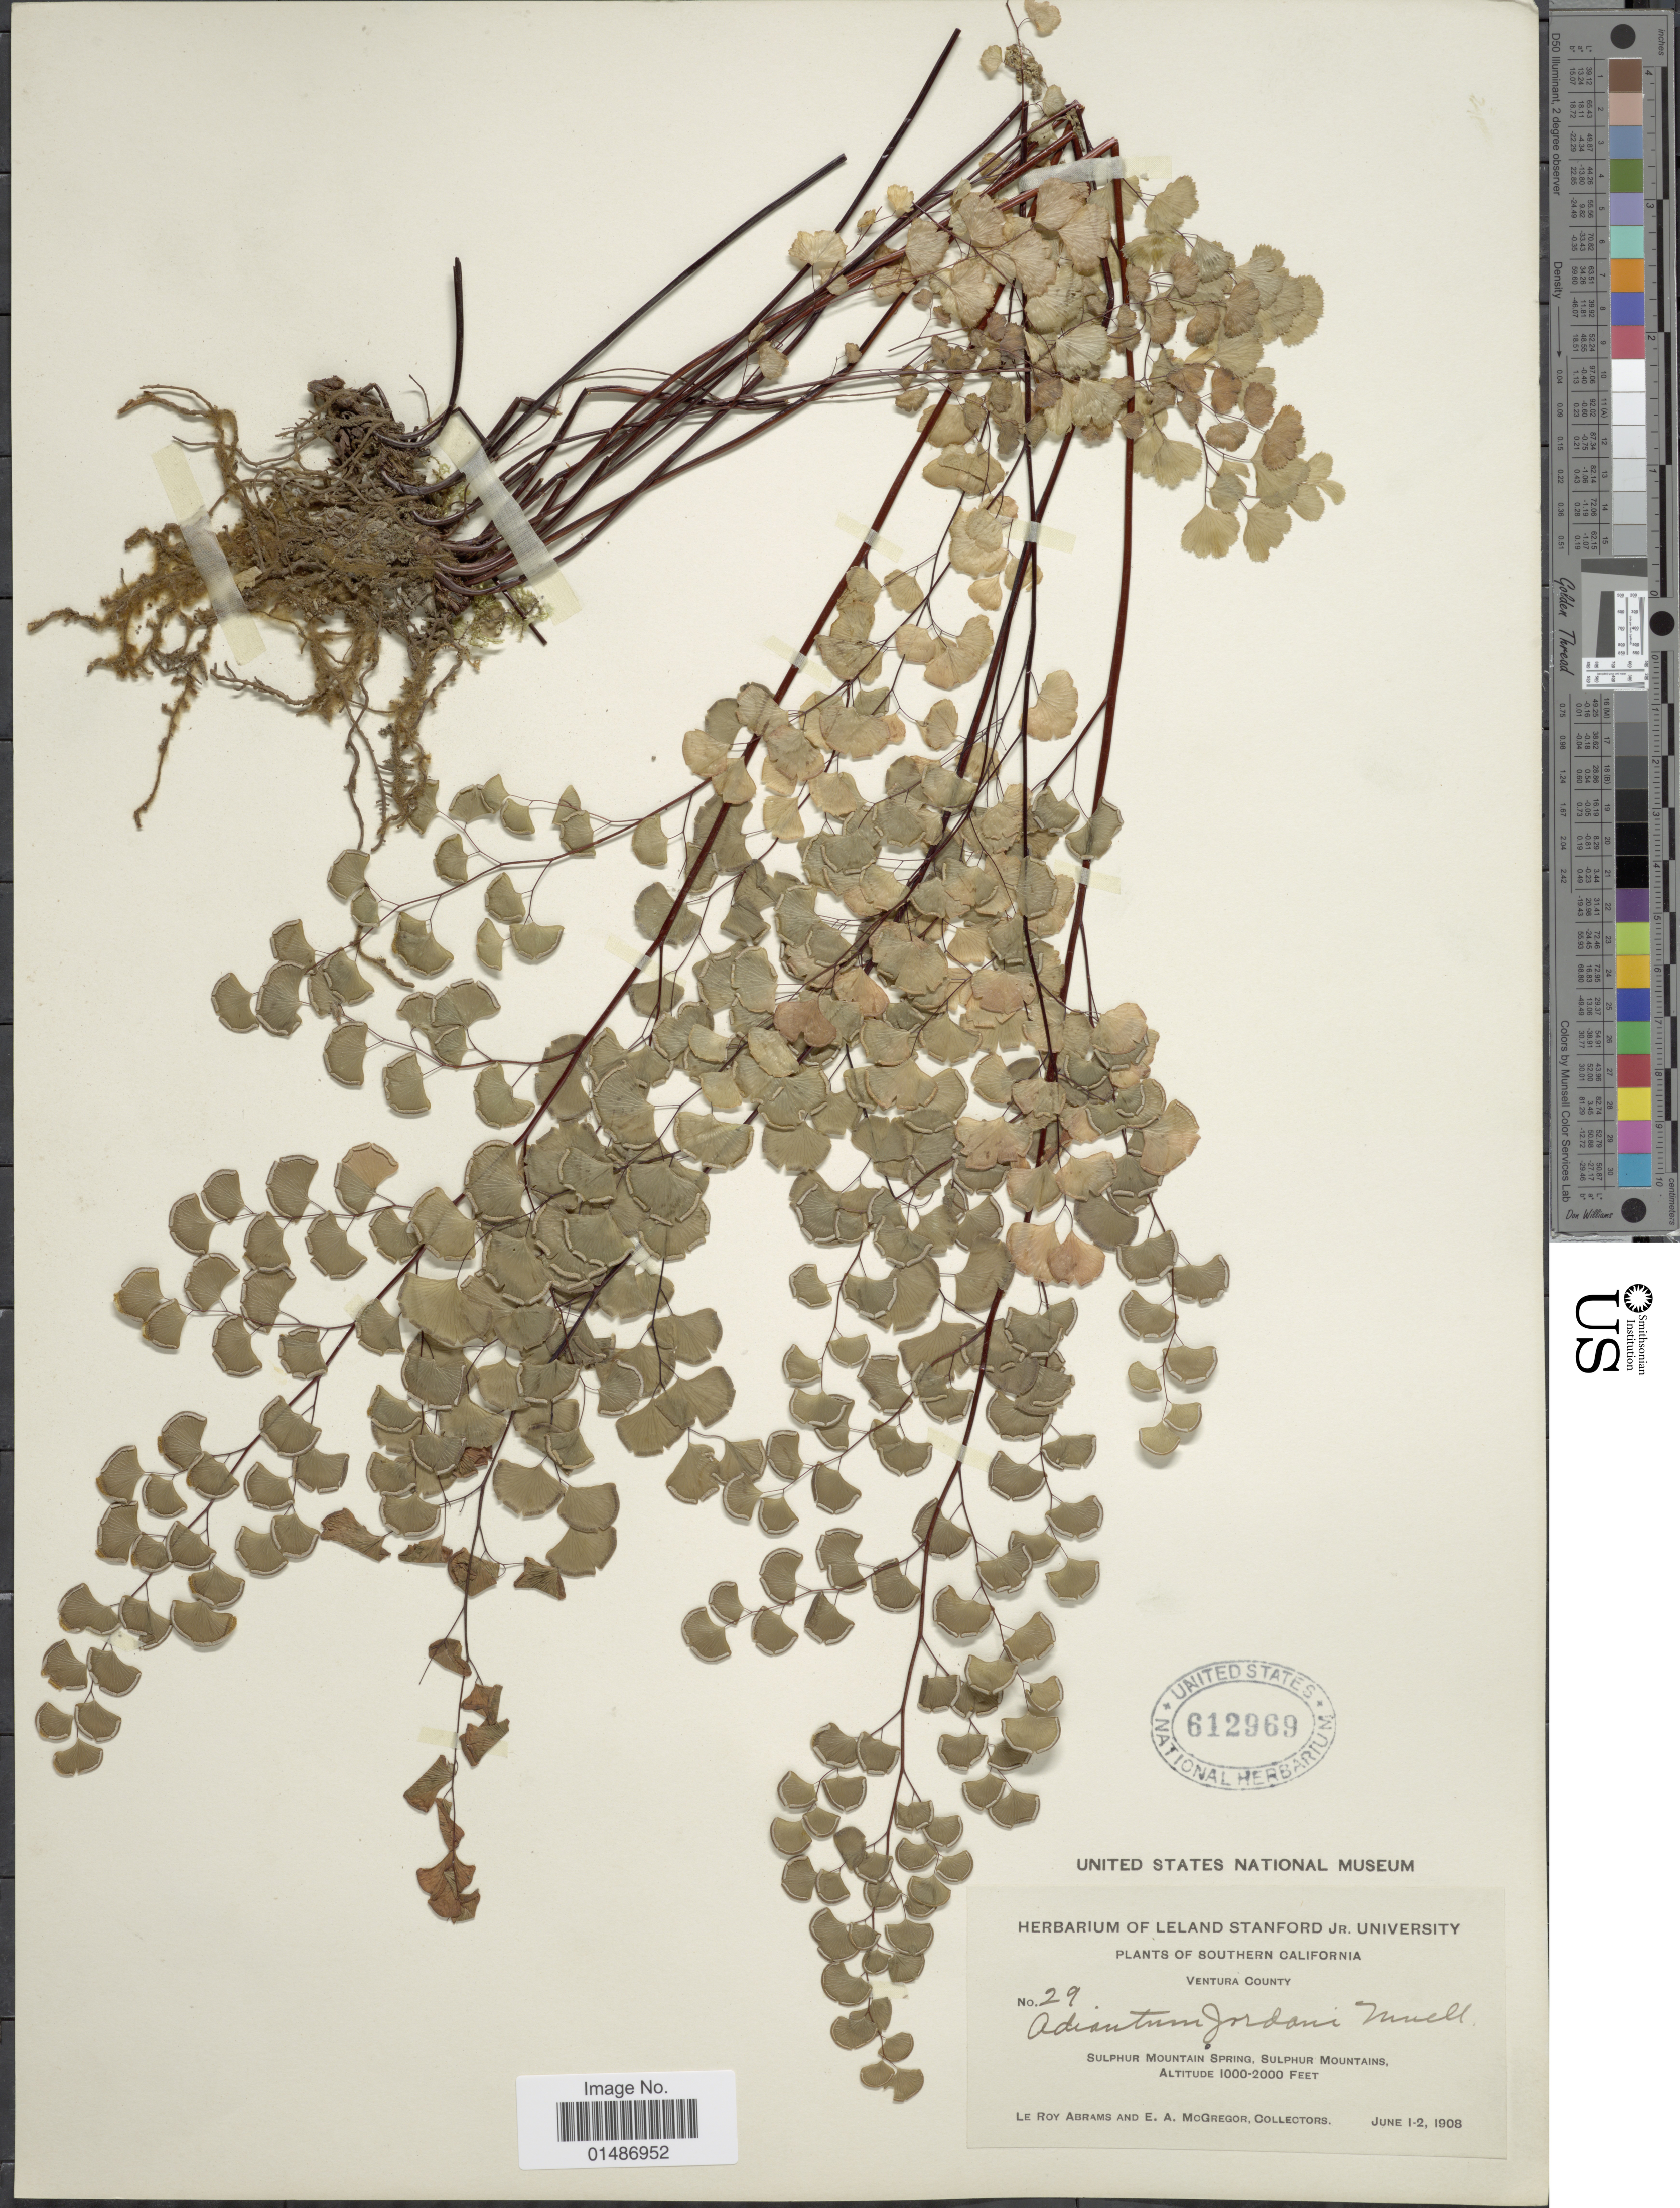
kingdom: Plantae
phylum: Tracheophyta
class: Polypodiopsida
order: Polypodiales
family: Pteridaceae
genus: Adiantum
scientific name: Adiantum jordanii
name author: C.H. Mull.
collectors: L. Abrams & E. A. McGregor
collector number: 29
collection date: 1908-06-01/1908-06-02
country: United States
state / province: California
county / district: Ventura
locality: Southern California. Ventura County. Sulphur Mountain Spring, Sulphur Mountains.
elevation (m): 305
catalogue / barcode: US 612969